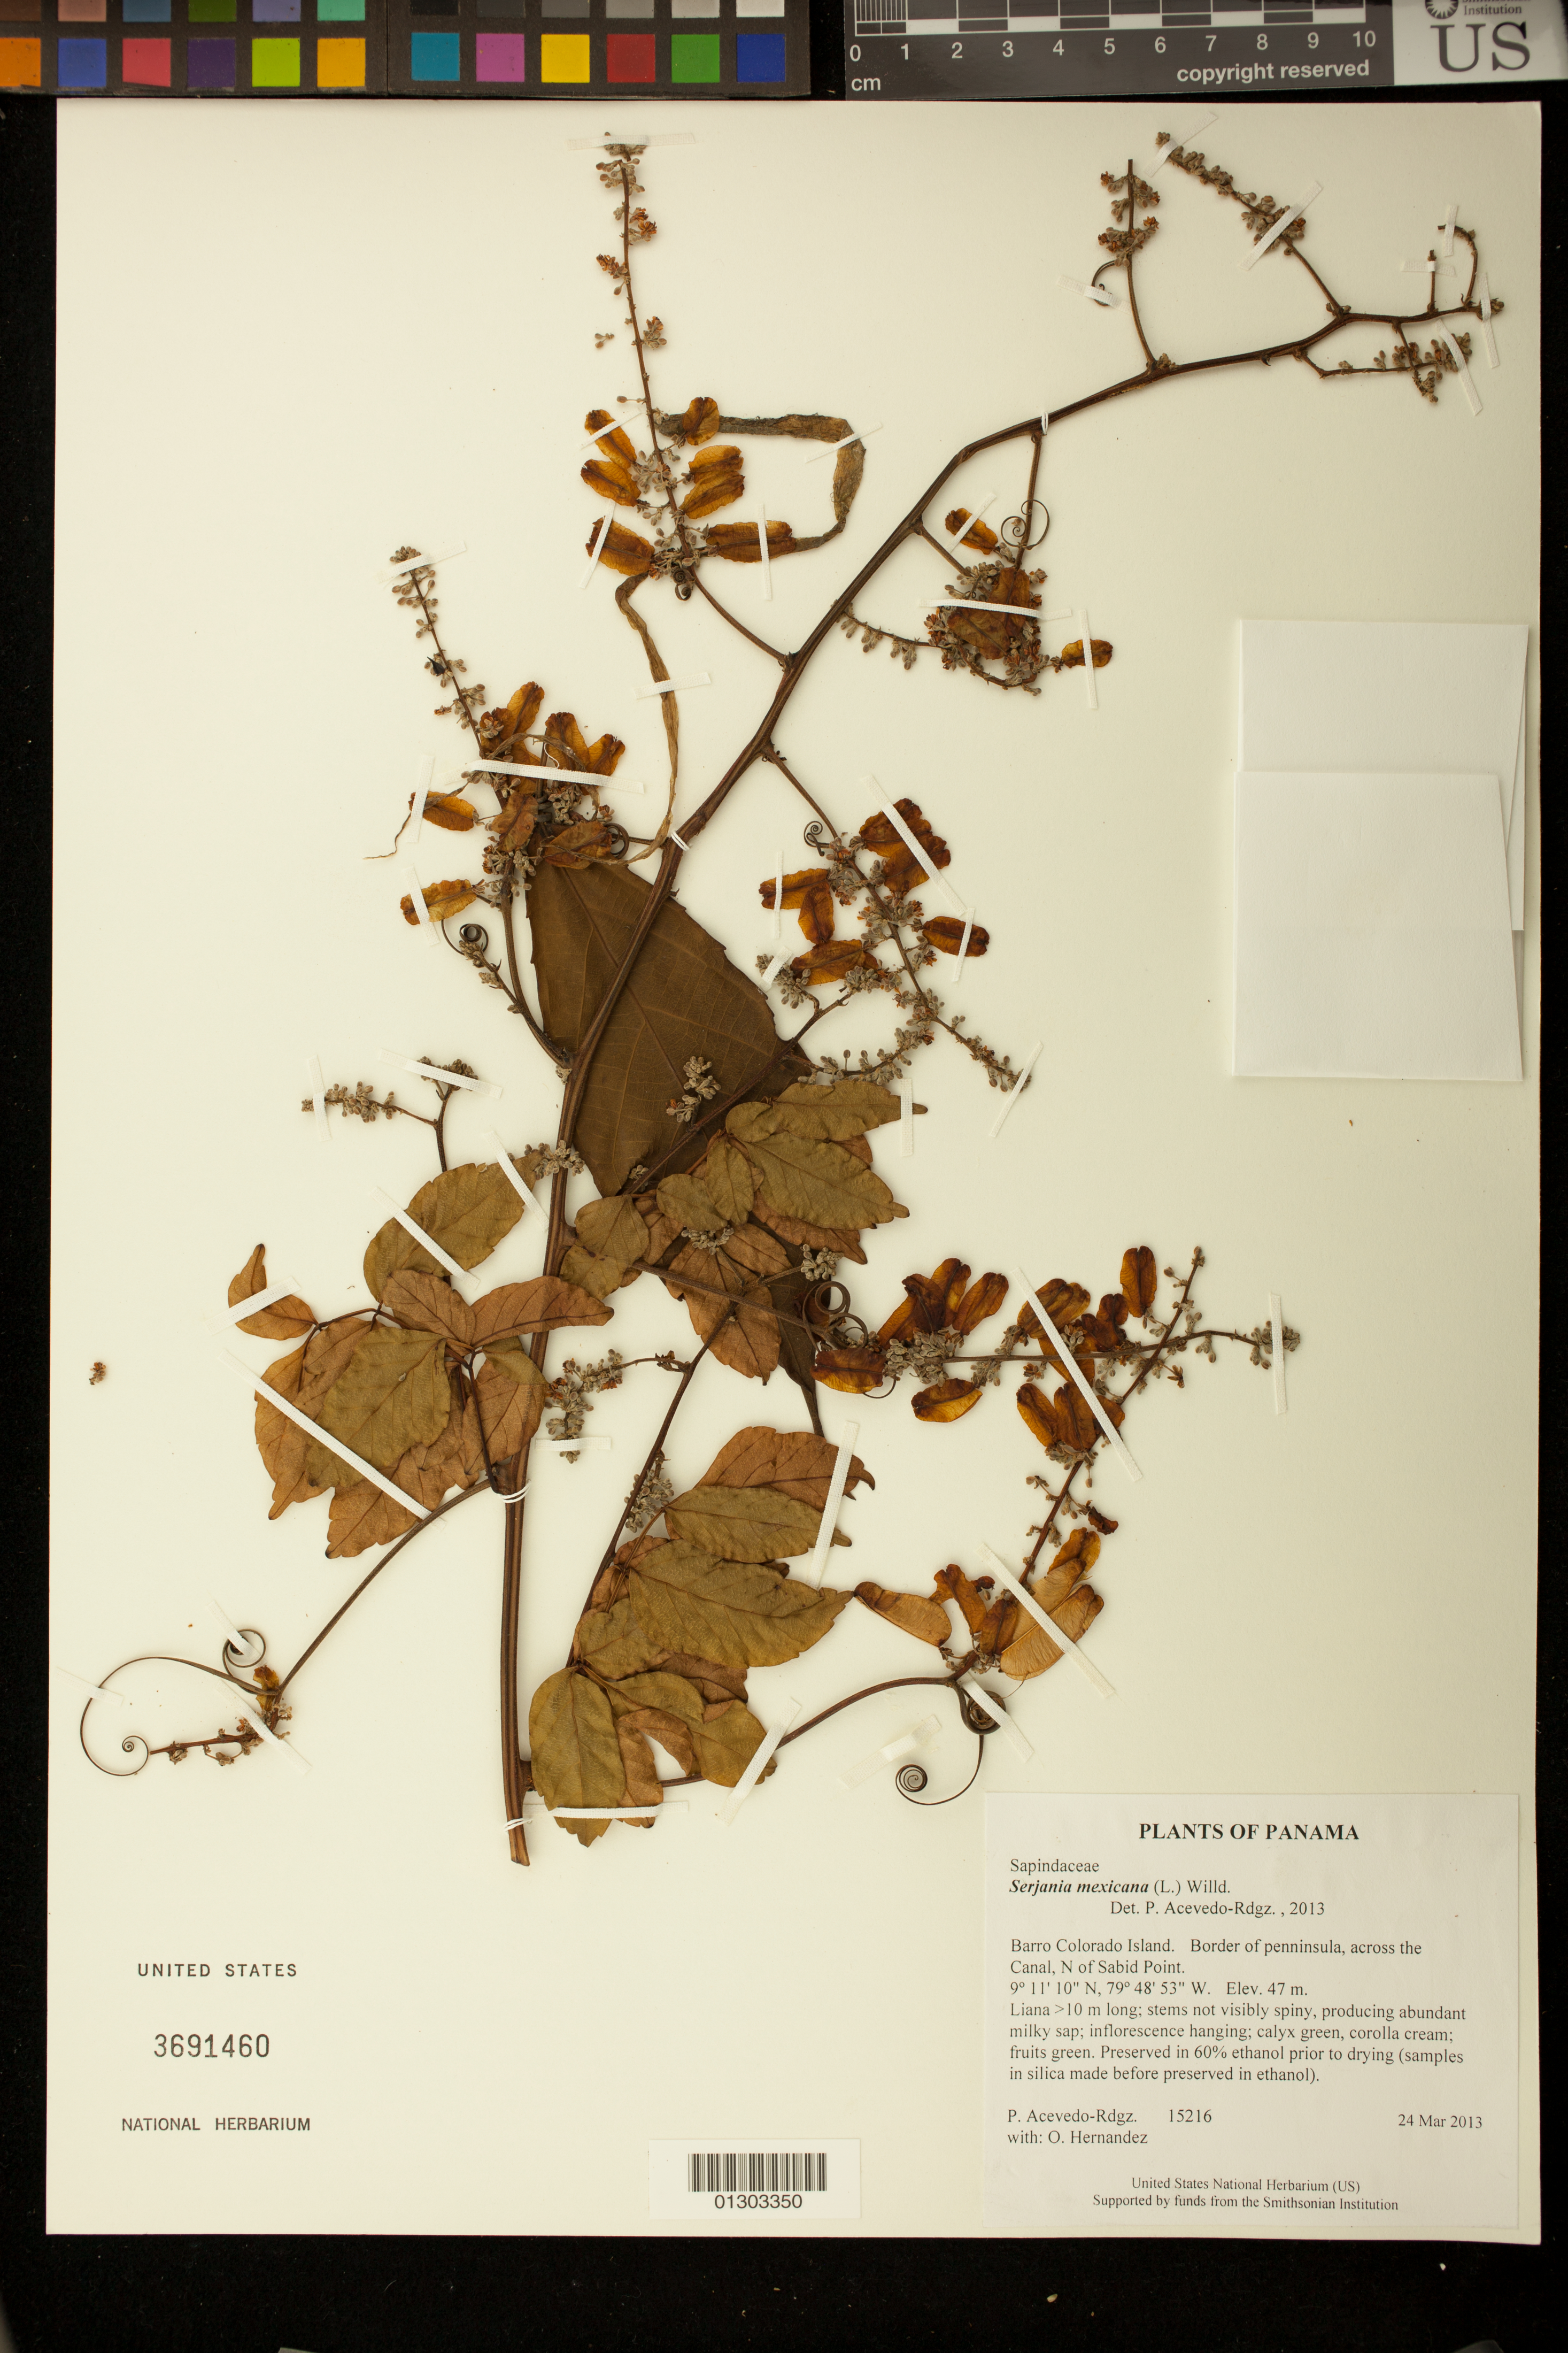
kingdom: Plantae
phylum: Tracheophyta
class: Magnoliopsida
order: Sapindales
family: Sapindaceae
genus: Serjania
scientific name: Serjania mexicana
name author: (L.) Willd.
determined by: Acevedo-Rodríguez, P., (BOT), Smithsonian Institution - National Museum of Natural History (UNITED STATES)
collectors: P. Acevedo-Rodr. & O. Hernandez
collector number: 15216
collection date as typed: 24 Mar 2013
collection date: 2013-03-24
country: Panama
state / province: Panamá Oeste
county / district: Canal Zone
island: Barro Colorado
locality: Border of penninsula, across the Canal, N of Sabid Point.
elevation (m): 47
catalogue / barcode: US 3691460